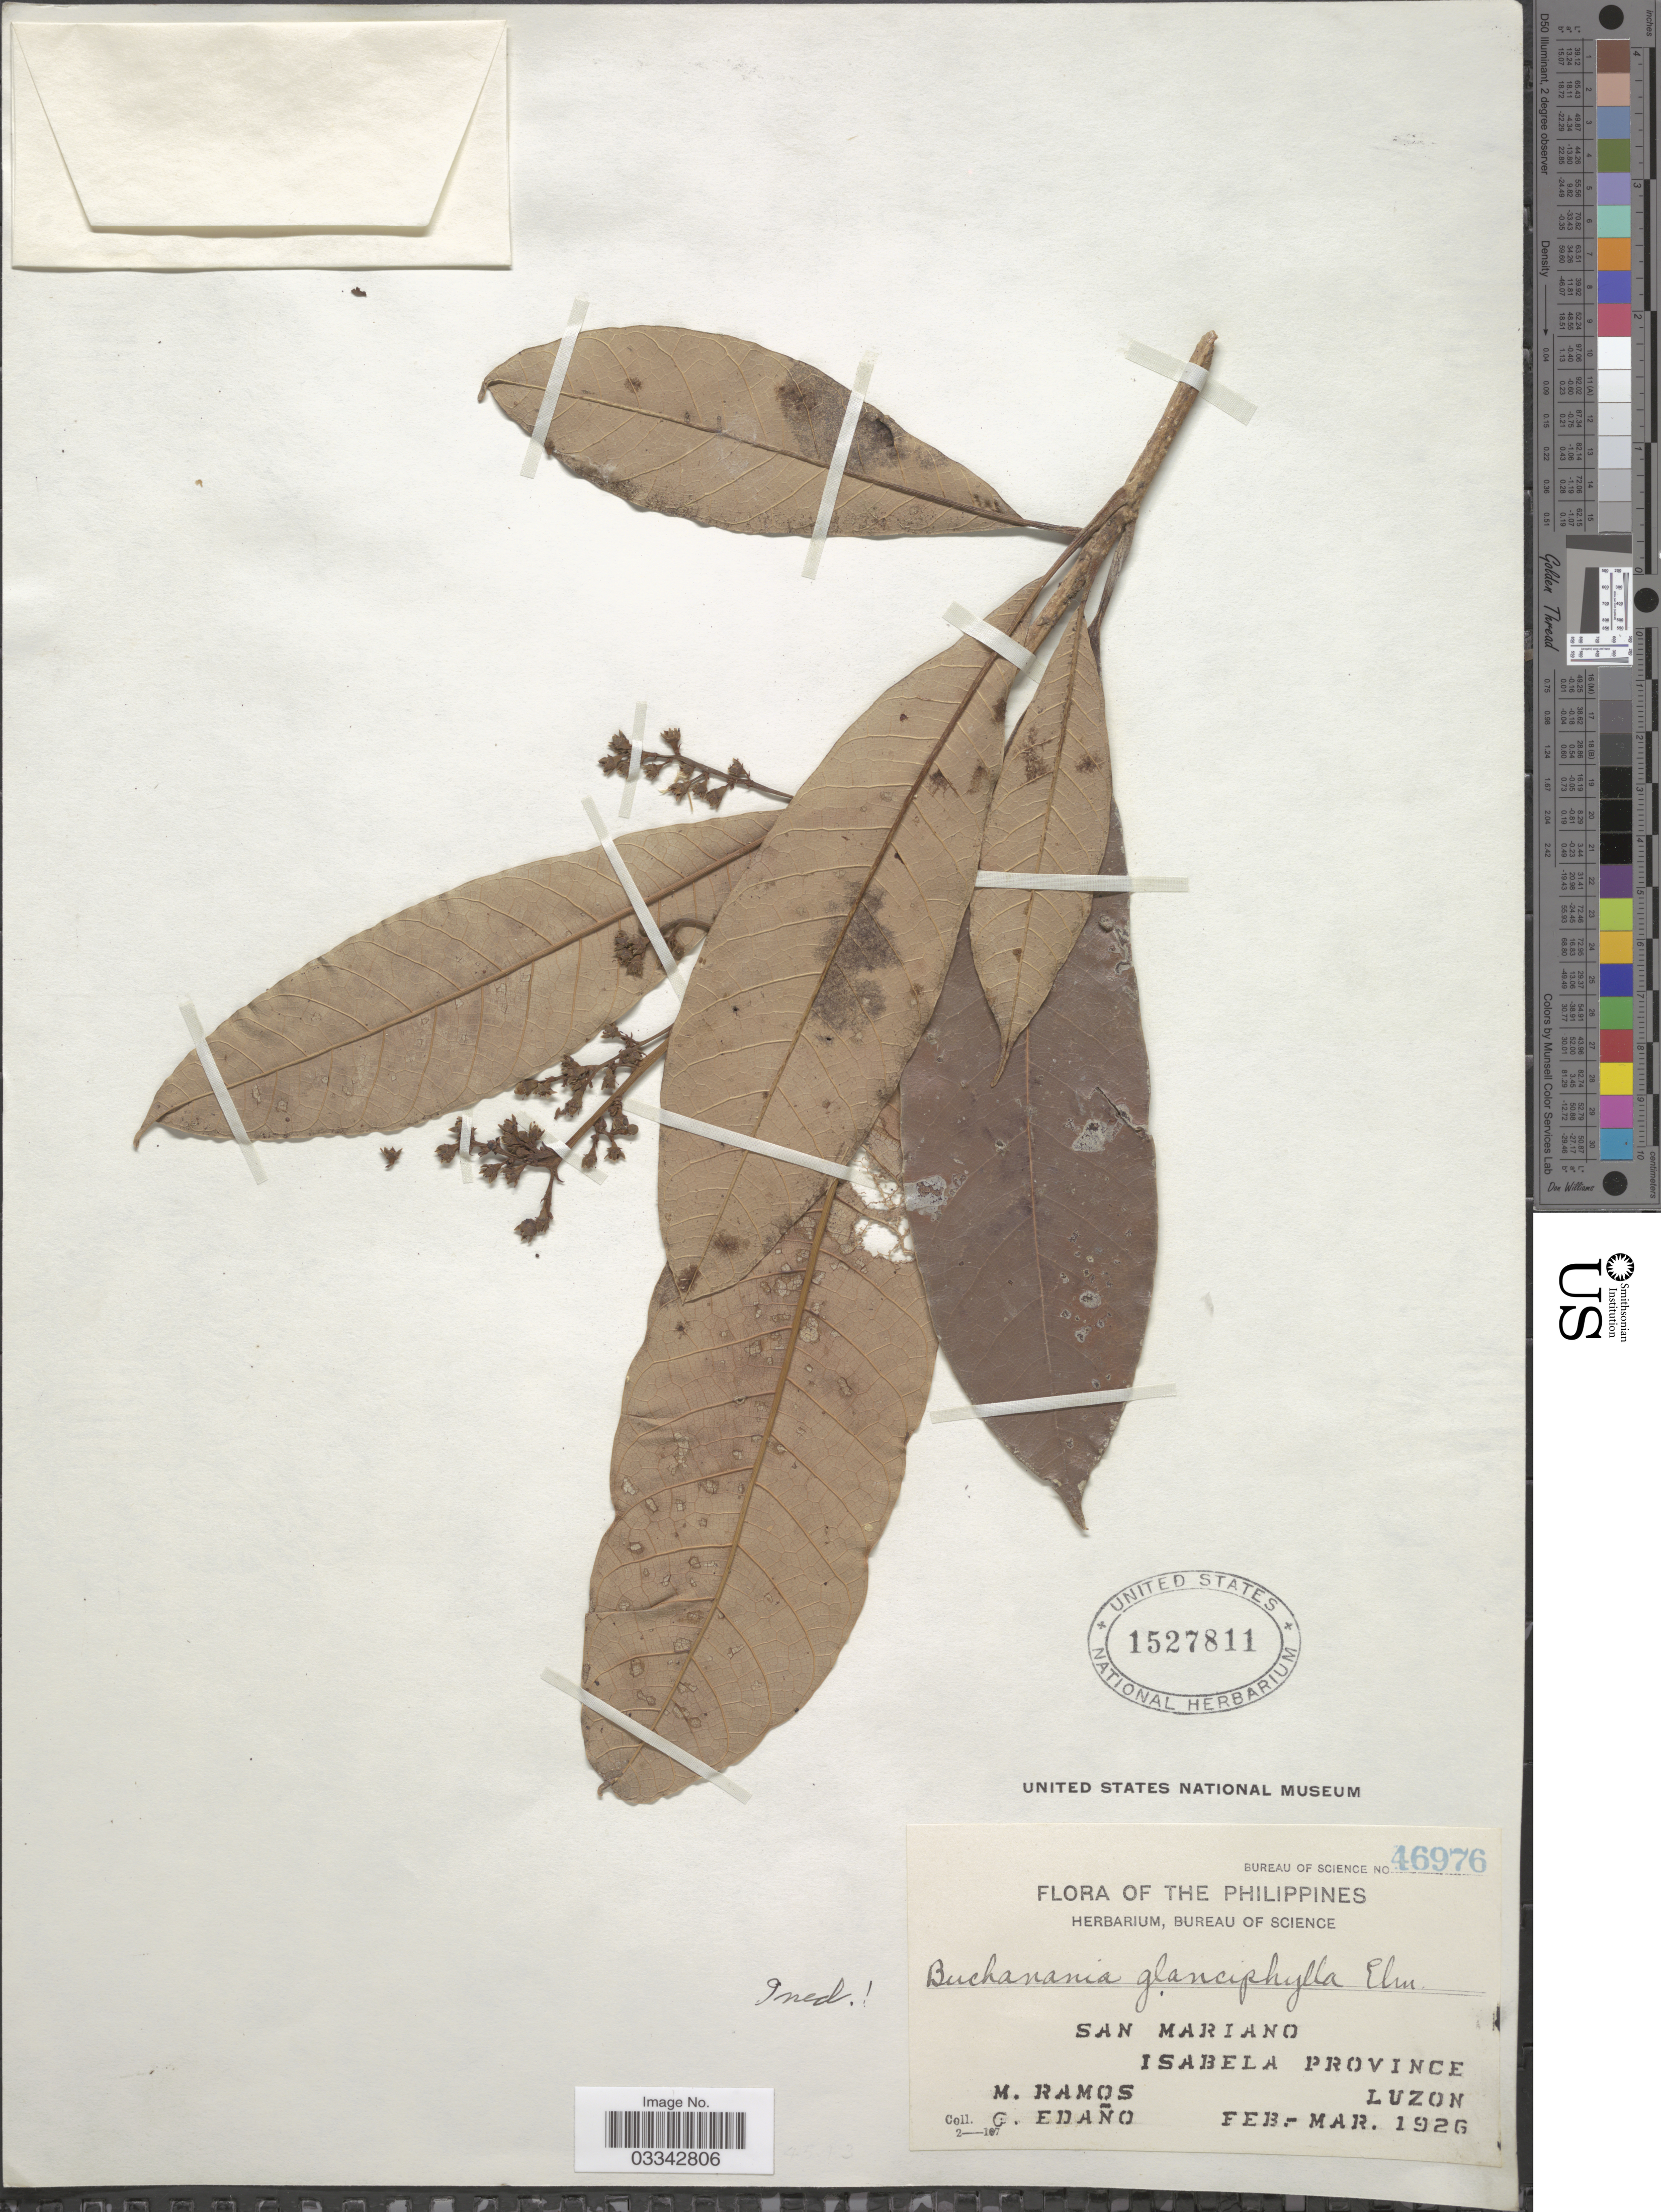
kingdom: Plantae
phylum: Tracheophyta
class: Magnoliopsida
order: Sapindales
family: Anacardiaceae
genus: Buchanania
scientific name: Buchanania sp.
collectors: M. Ramos & G. Edaño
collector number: Bureau of Science 46976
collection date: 1926-02/1926-03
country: Philippines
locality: San Mariano, Isabela Province, Luzon.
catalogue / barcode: US 1527811